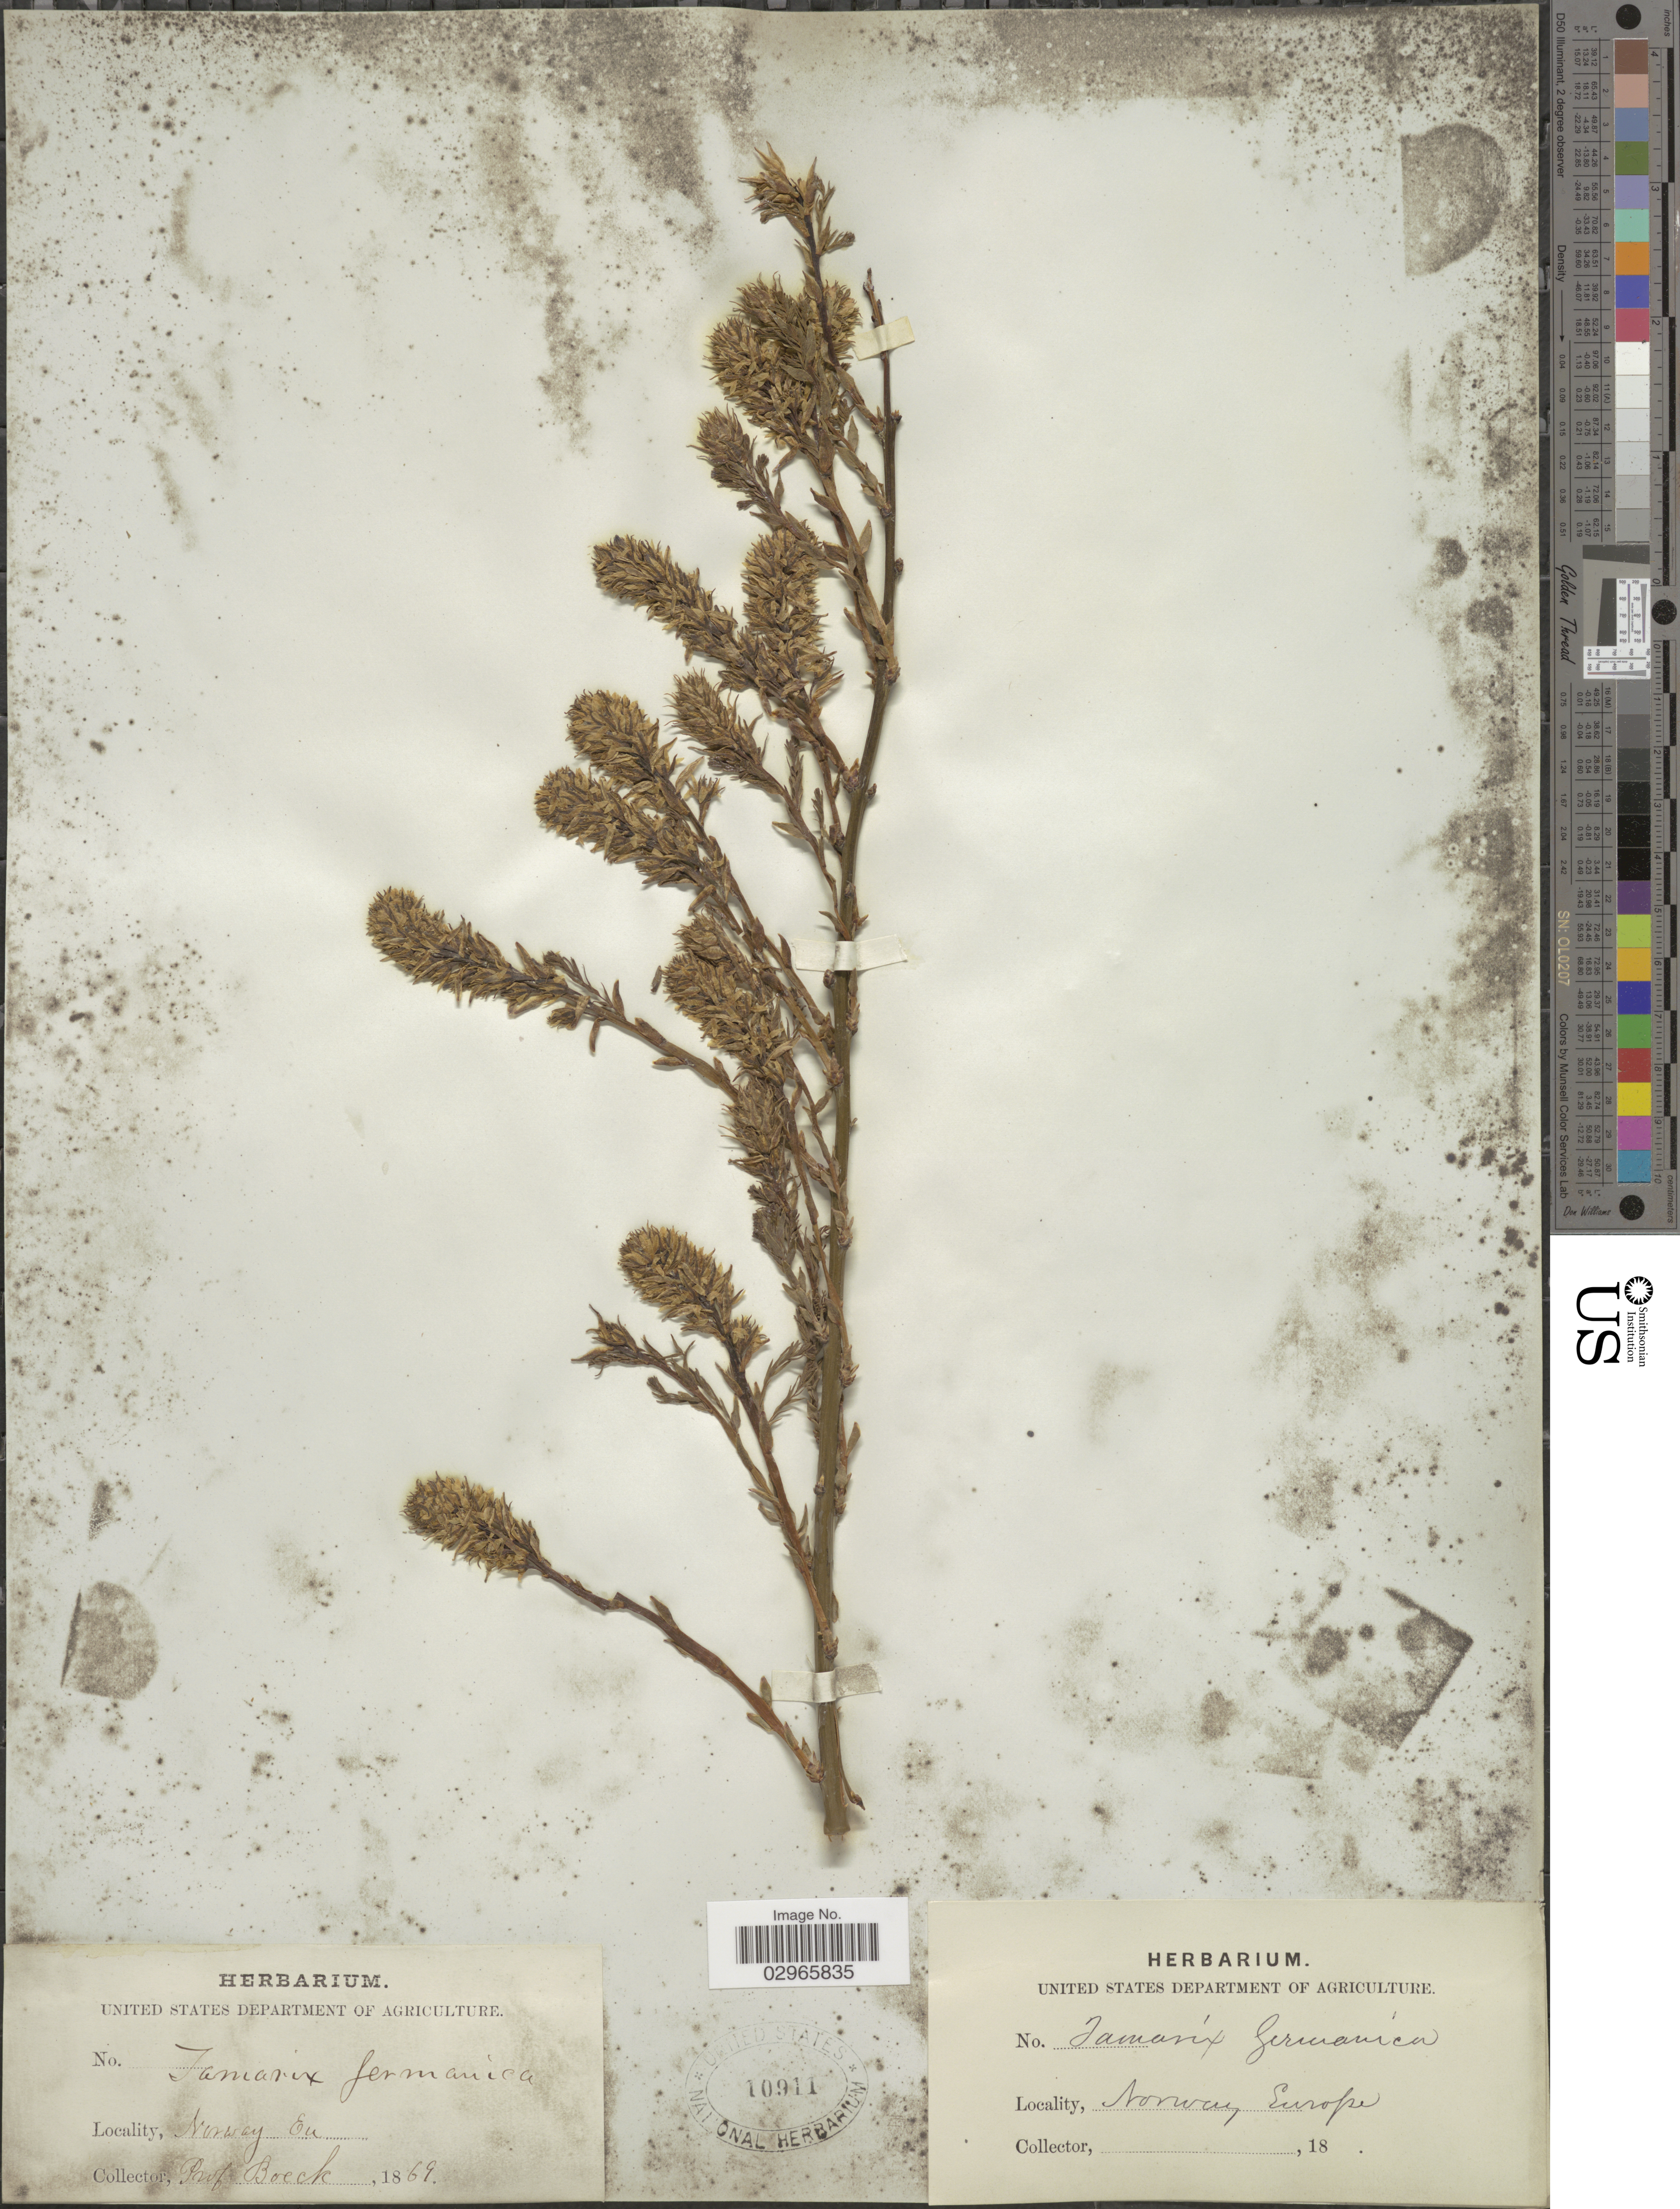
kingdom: Plantae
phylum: Tracheophyta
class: Magnoliopsida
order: Caryophyllales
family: Tamaricaceae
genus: Myricaria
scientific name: Myricaria germanica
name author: (L.) Desv.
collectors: Boeck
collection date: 1869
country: Norway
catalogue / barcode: US 10911